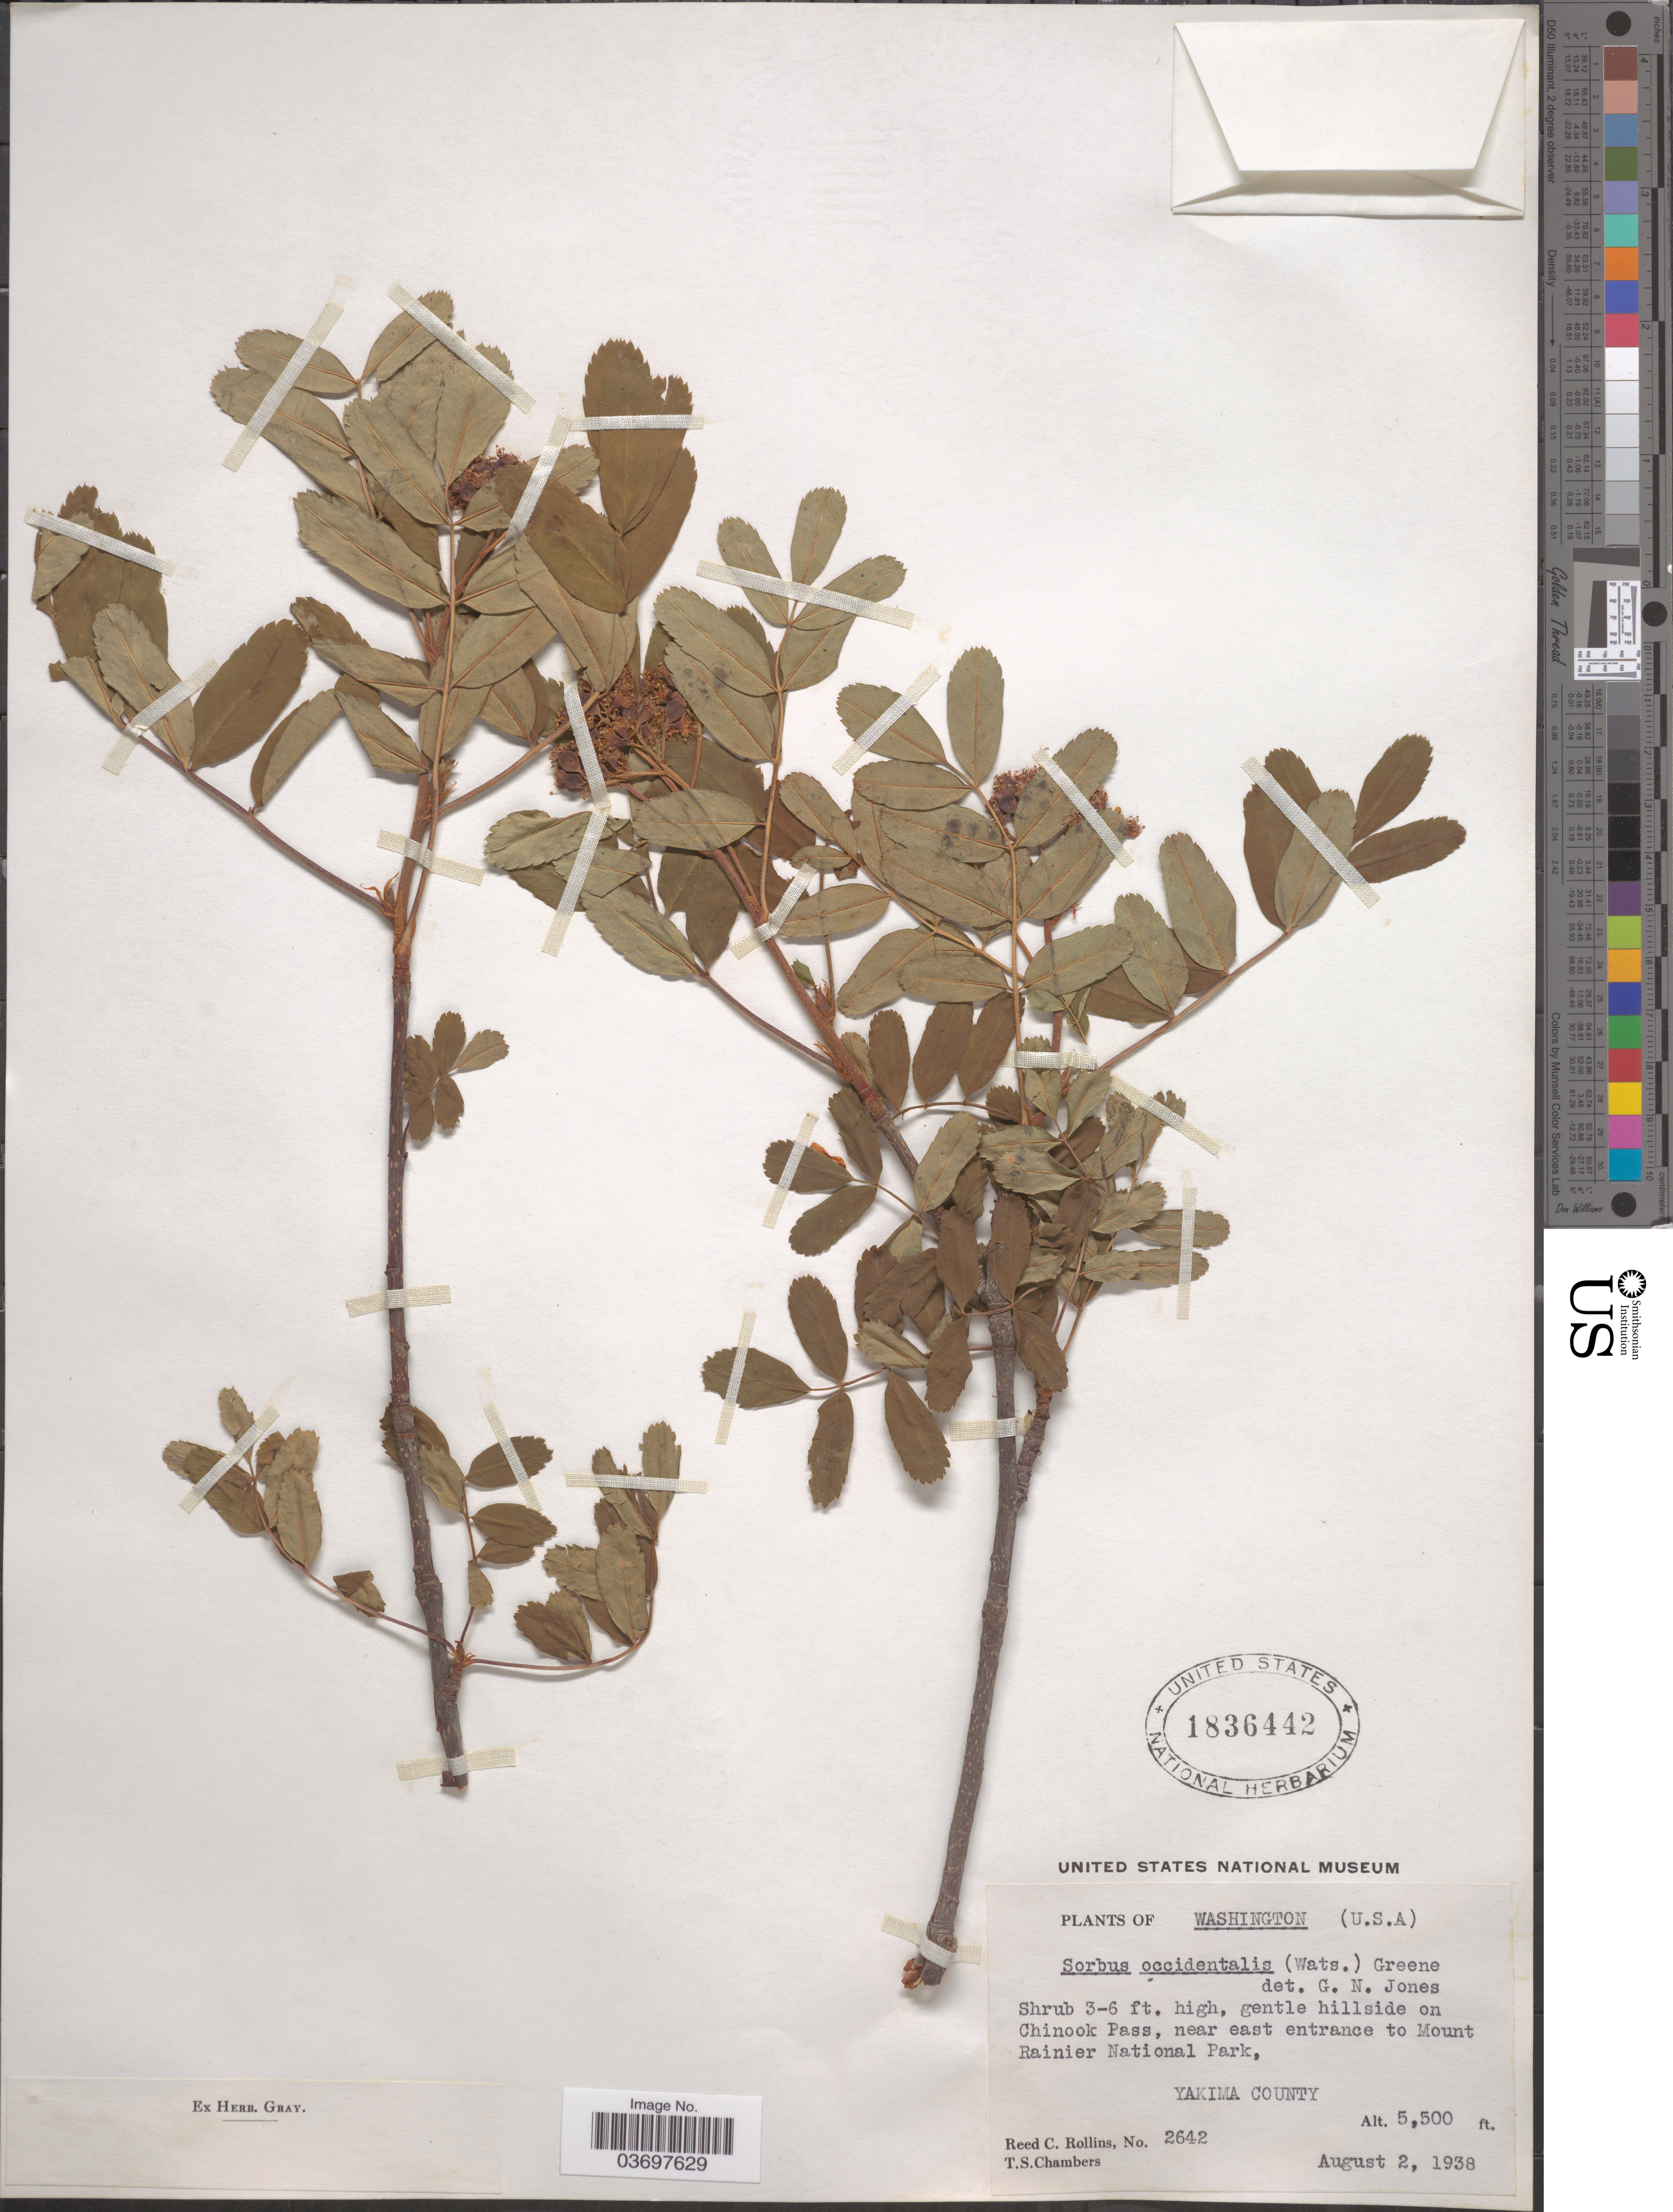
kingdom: Plantae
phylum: Tracheophyta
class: Magnoliopsida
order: Rosales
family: Rosaceae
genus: Sorbus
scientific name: Sorbus pumila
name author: Raf.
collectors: R. C. Rollins & T. Chambers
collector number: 2642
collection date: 1938-08-02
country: United States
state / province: Washington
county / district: Yakima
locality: Gentle hillside on Chinook Pass, near east entrance to Mount Rainier National Park, Yakima County.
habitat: gentle hillside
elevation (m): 1676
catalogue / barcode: US 1836442